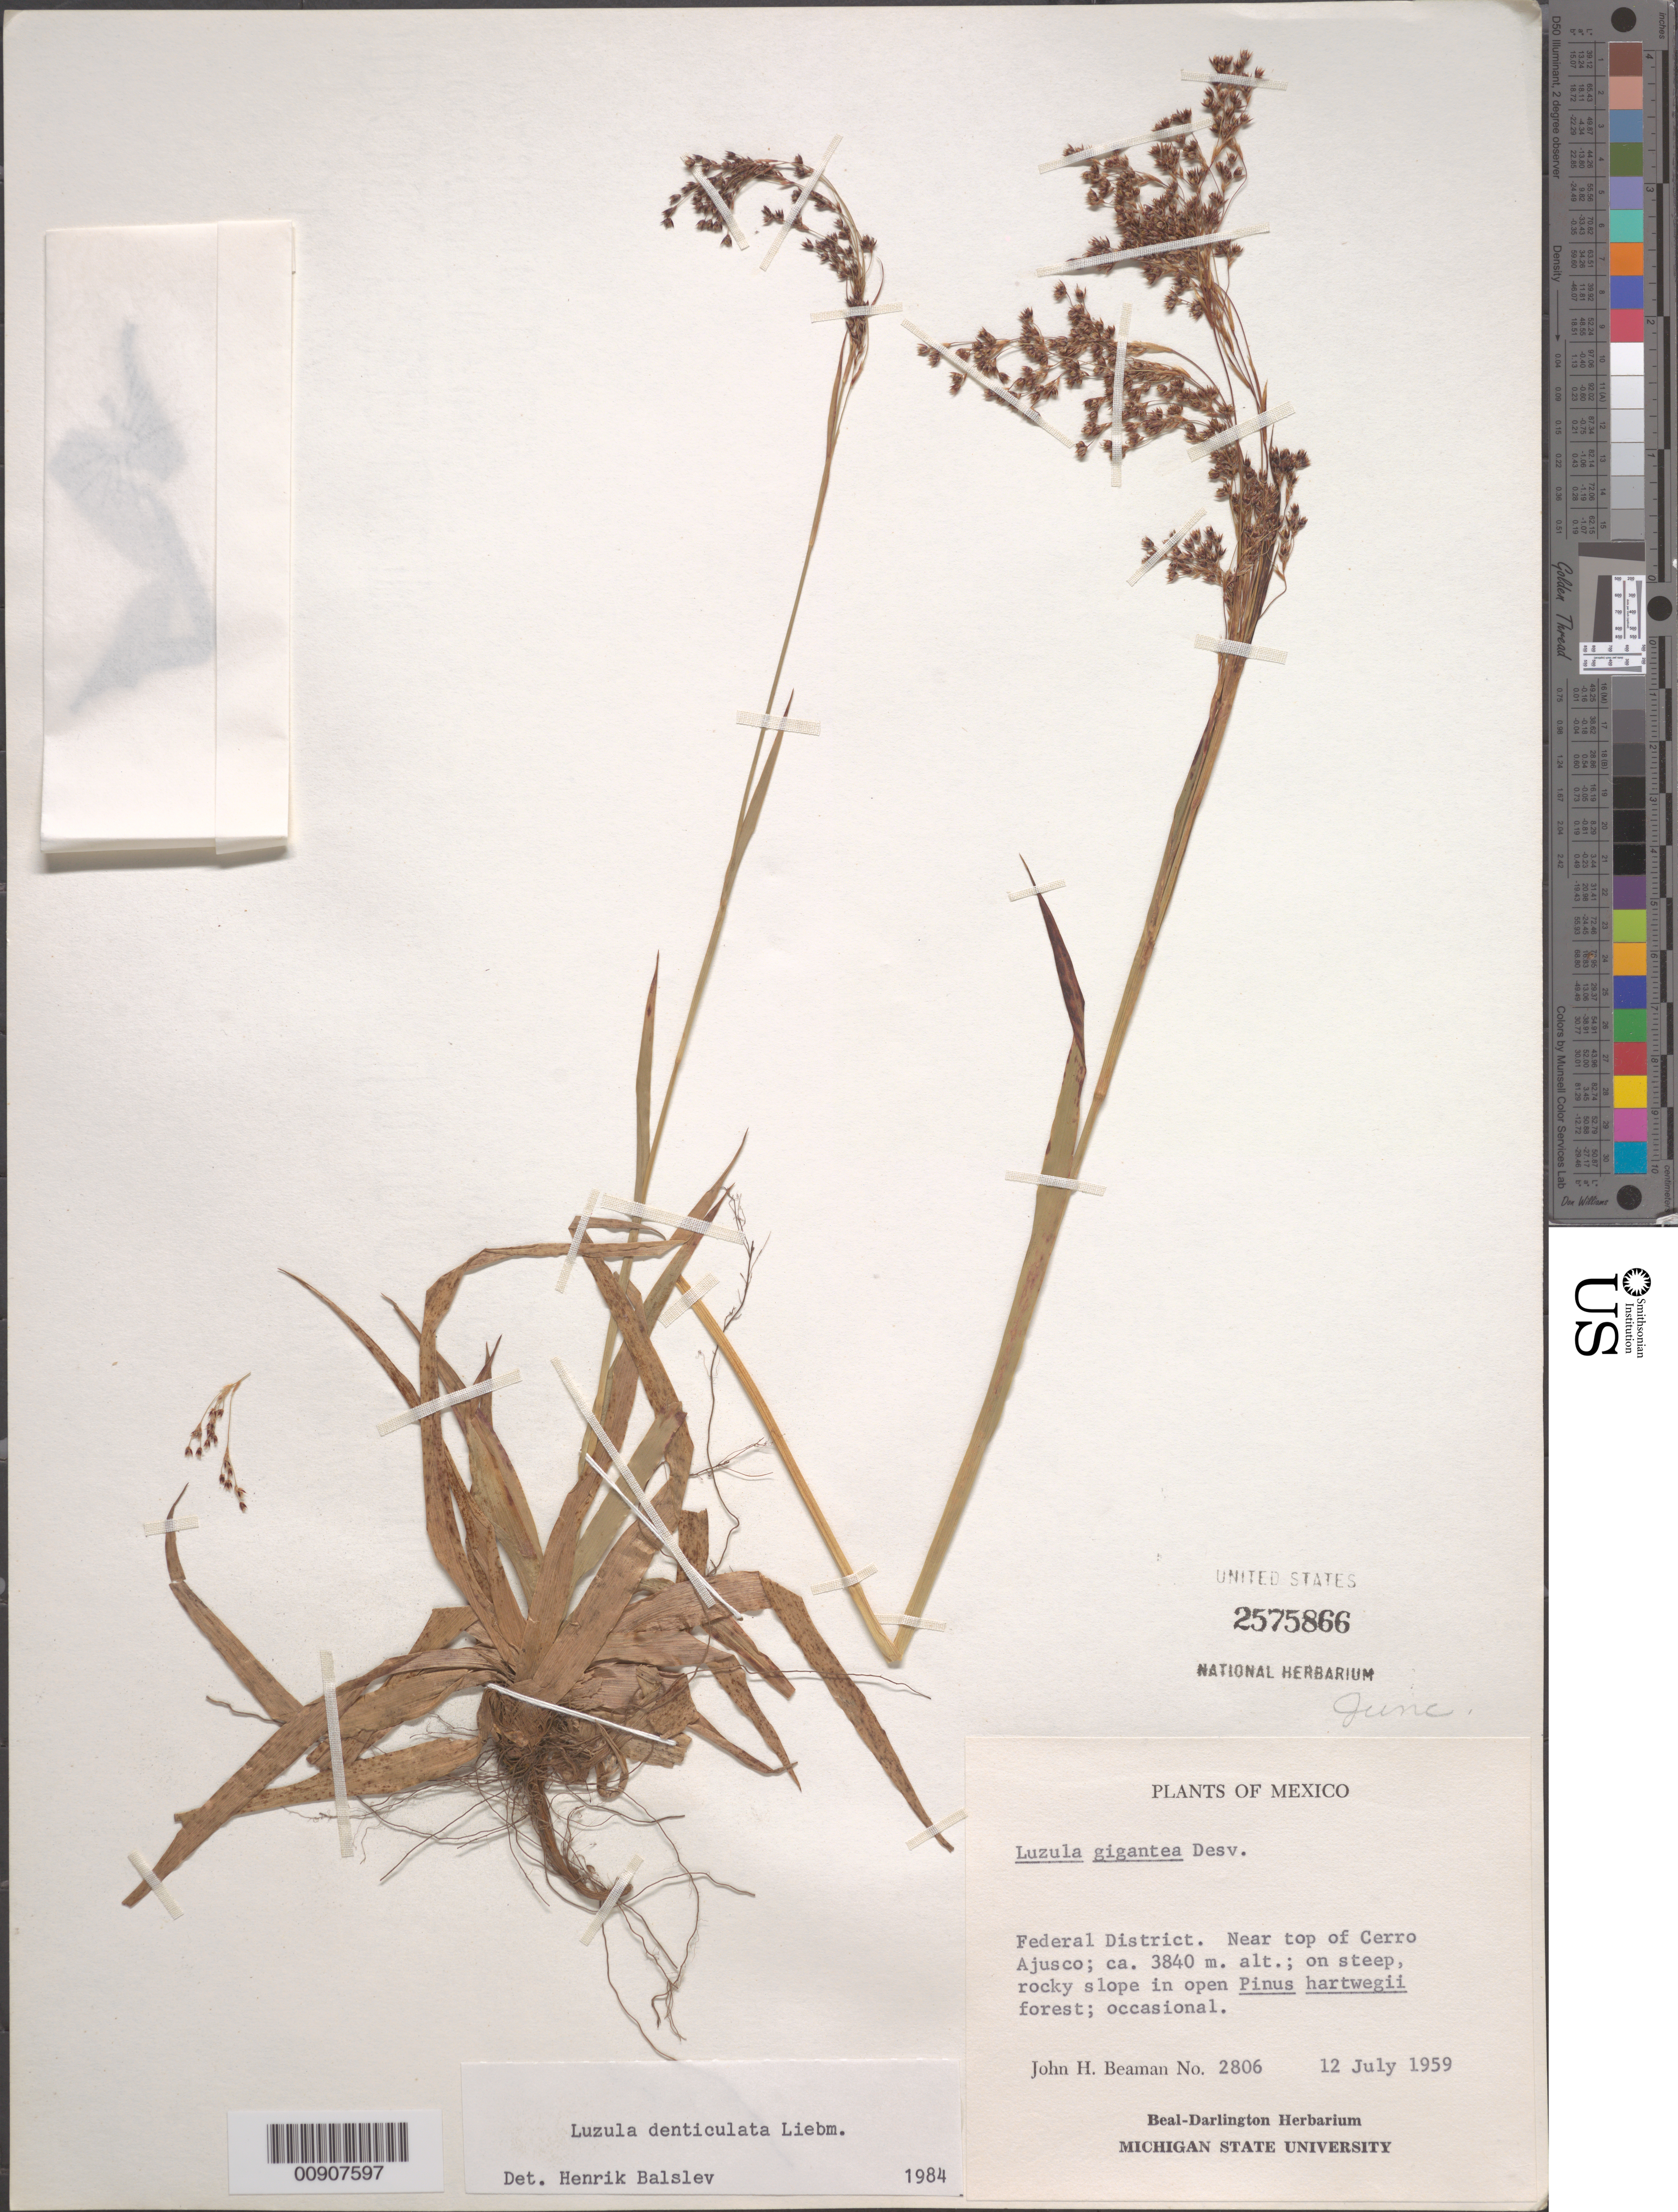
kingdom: Plantae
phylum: Tracheophyta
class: Liliopsida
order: Poales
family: Juncaceae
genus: Luzula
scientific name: Luzula denticulata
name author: Liebm.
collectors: J. H. Beaman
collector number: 2806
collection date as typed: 12 Jul 1959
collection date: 1959-07-12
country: Mexico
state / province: Distrito Federal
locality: Federal District: Near top of Cerro Ajusco.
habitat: On steep rocky slope in open Pinus hartwegii forest.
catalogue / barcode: US 2575866